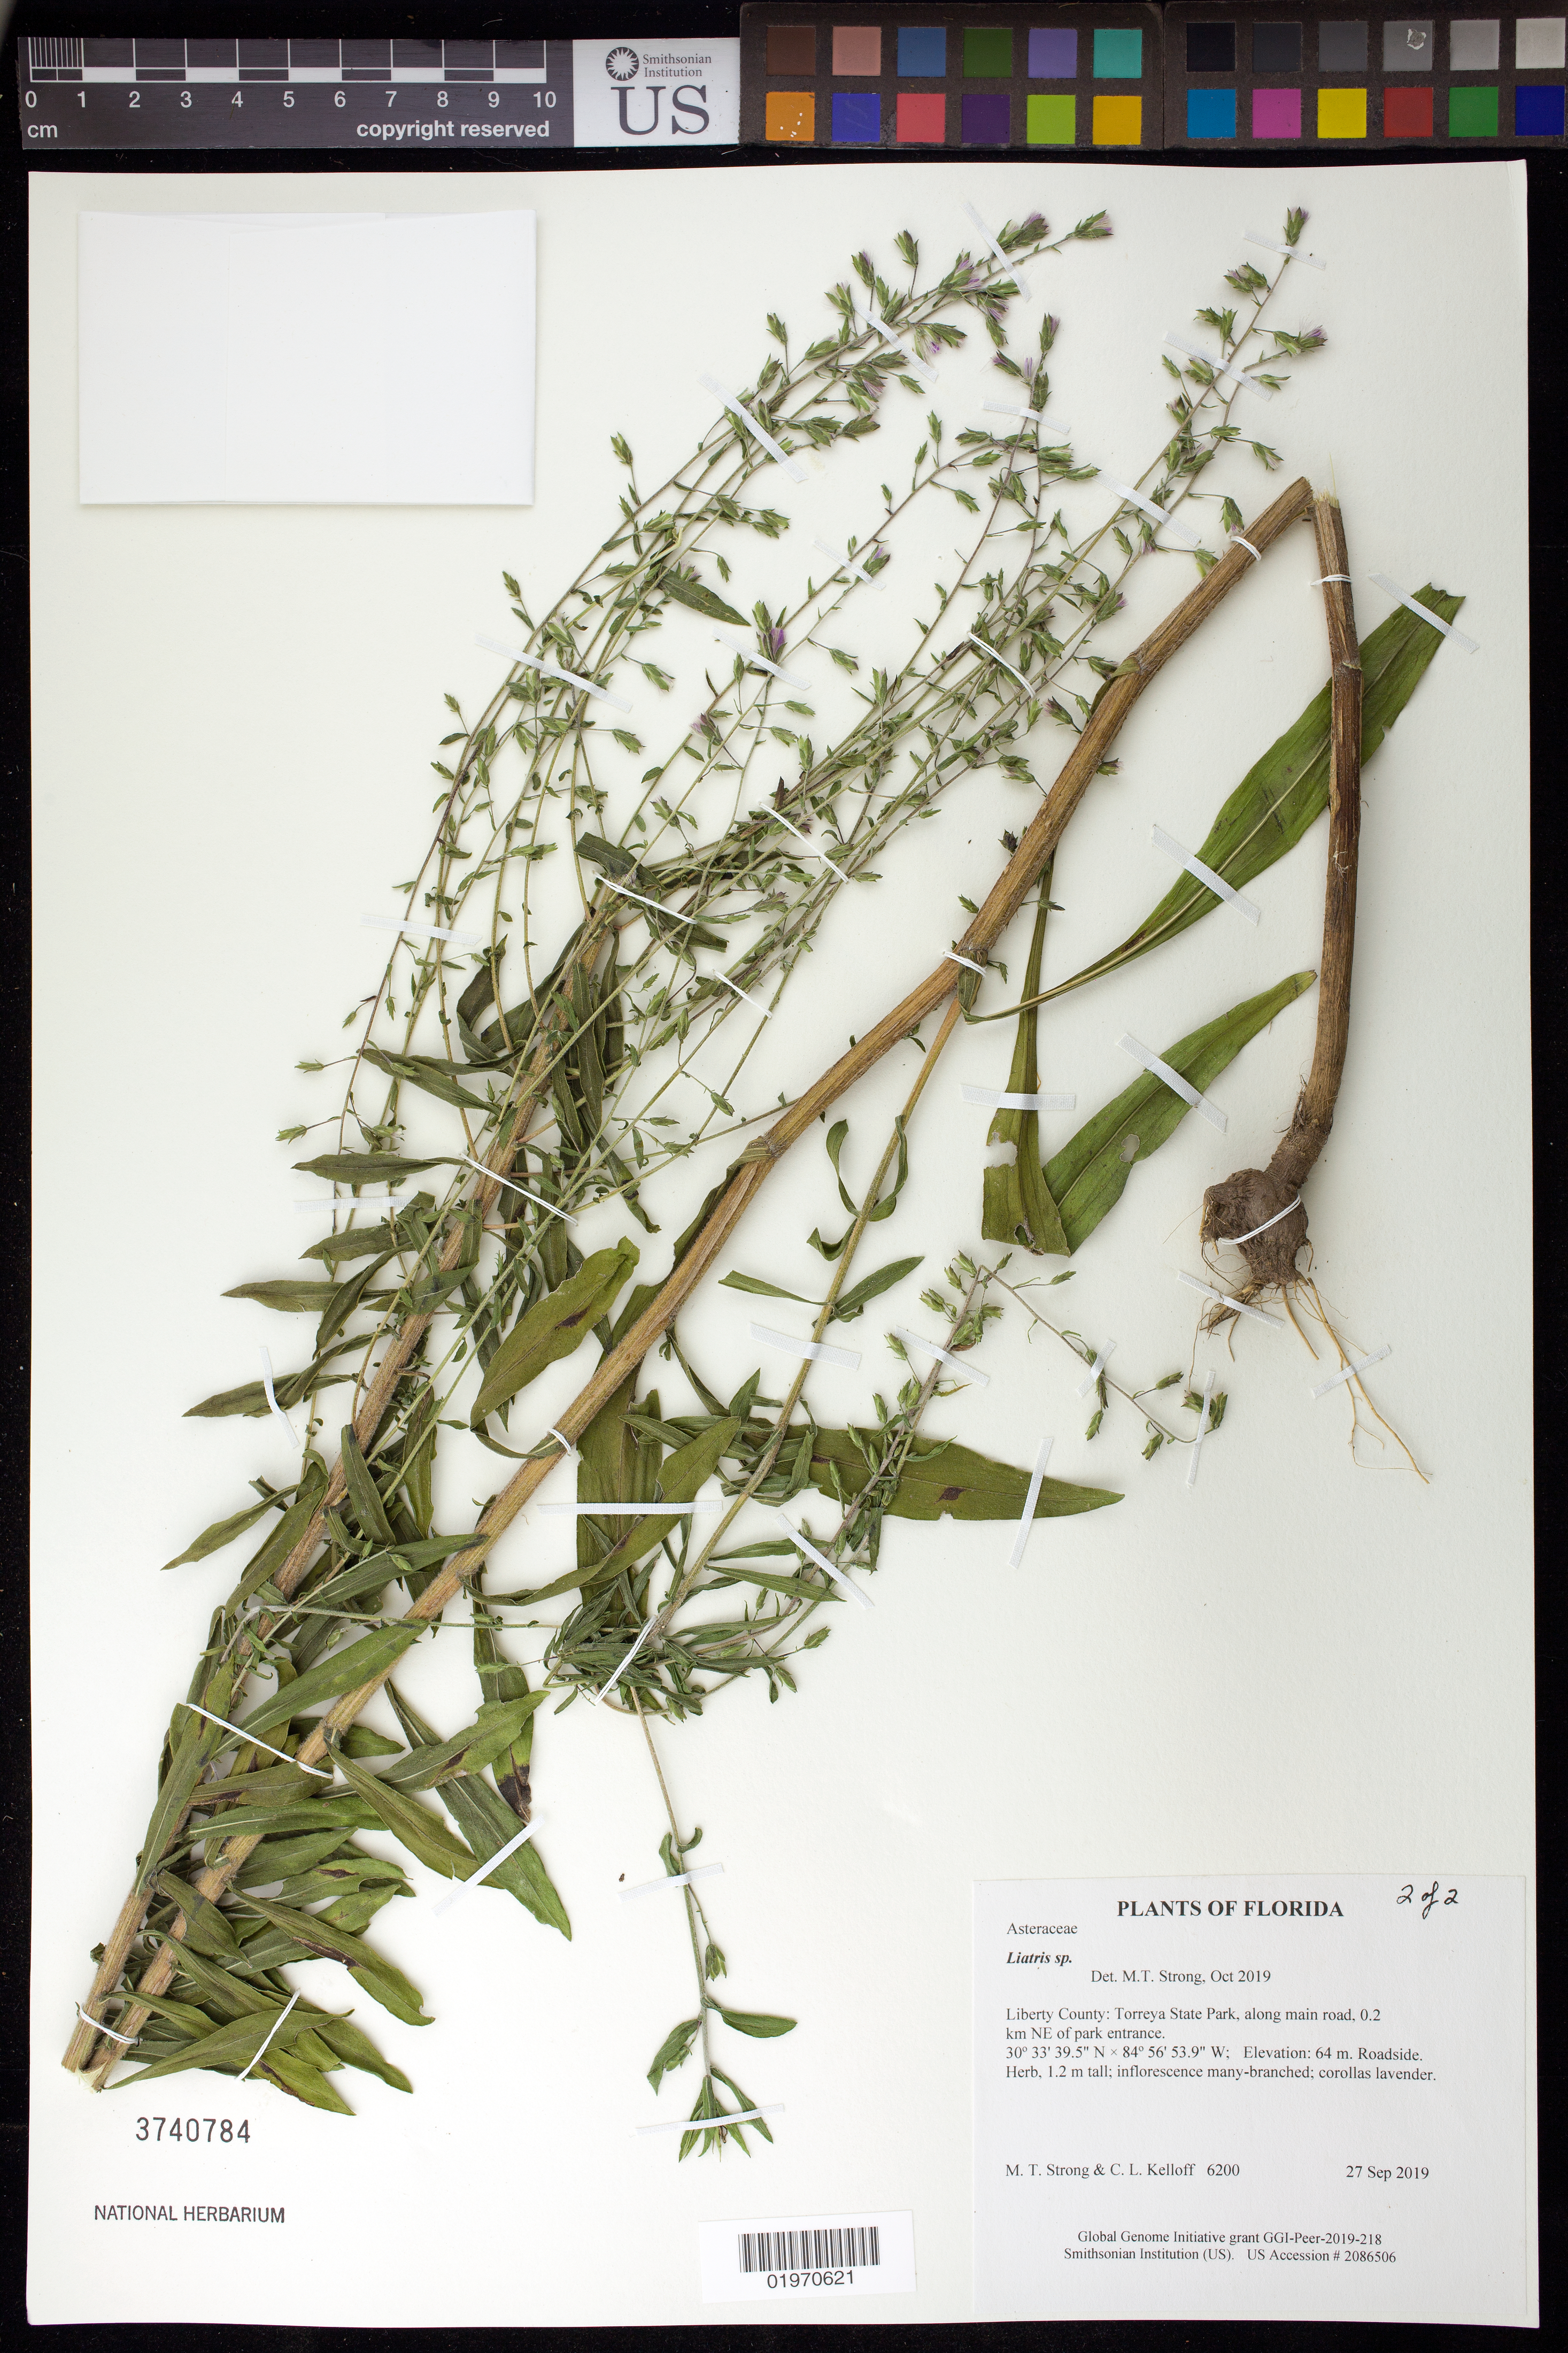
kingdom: Plantae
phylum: Tracheophyta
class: Magnoliopsida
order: Asterales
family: Asteraceae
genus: Liatris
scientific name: Liatris sp.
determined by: Strong, Mark T., (BOT), Smithsonian Institution - National Museum of Natural History (UNITED STATES)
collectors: M. T. Strong & C. L. Kelloff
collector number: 6200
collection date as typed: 27 Sep 2019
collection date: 2019-09-27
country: United States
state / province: Florida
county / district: Liberty County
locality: Torreya State Park, along main road, 0.2 km NE of park entrance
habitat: Roadside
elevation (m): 64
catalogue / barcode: US 3740784